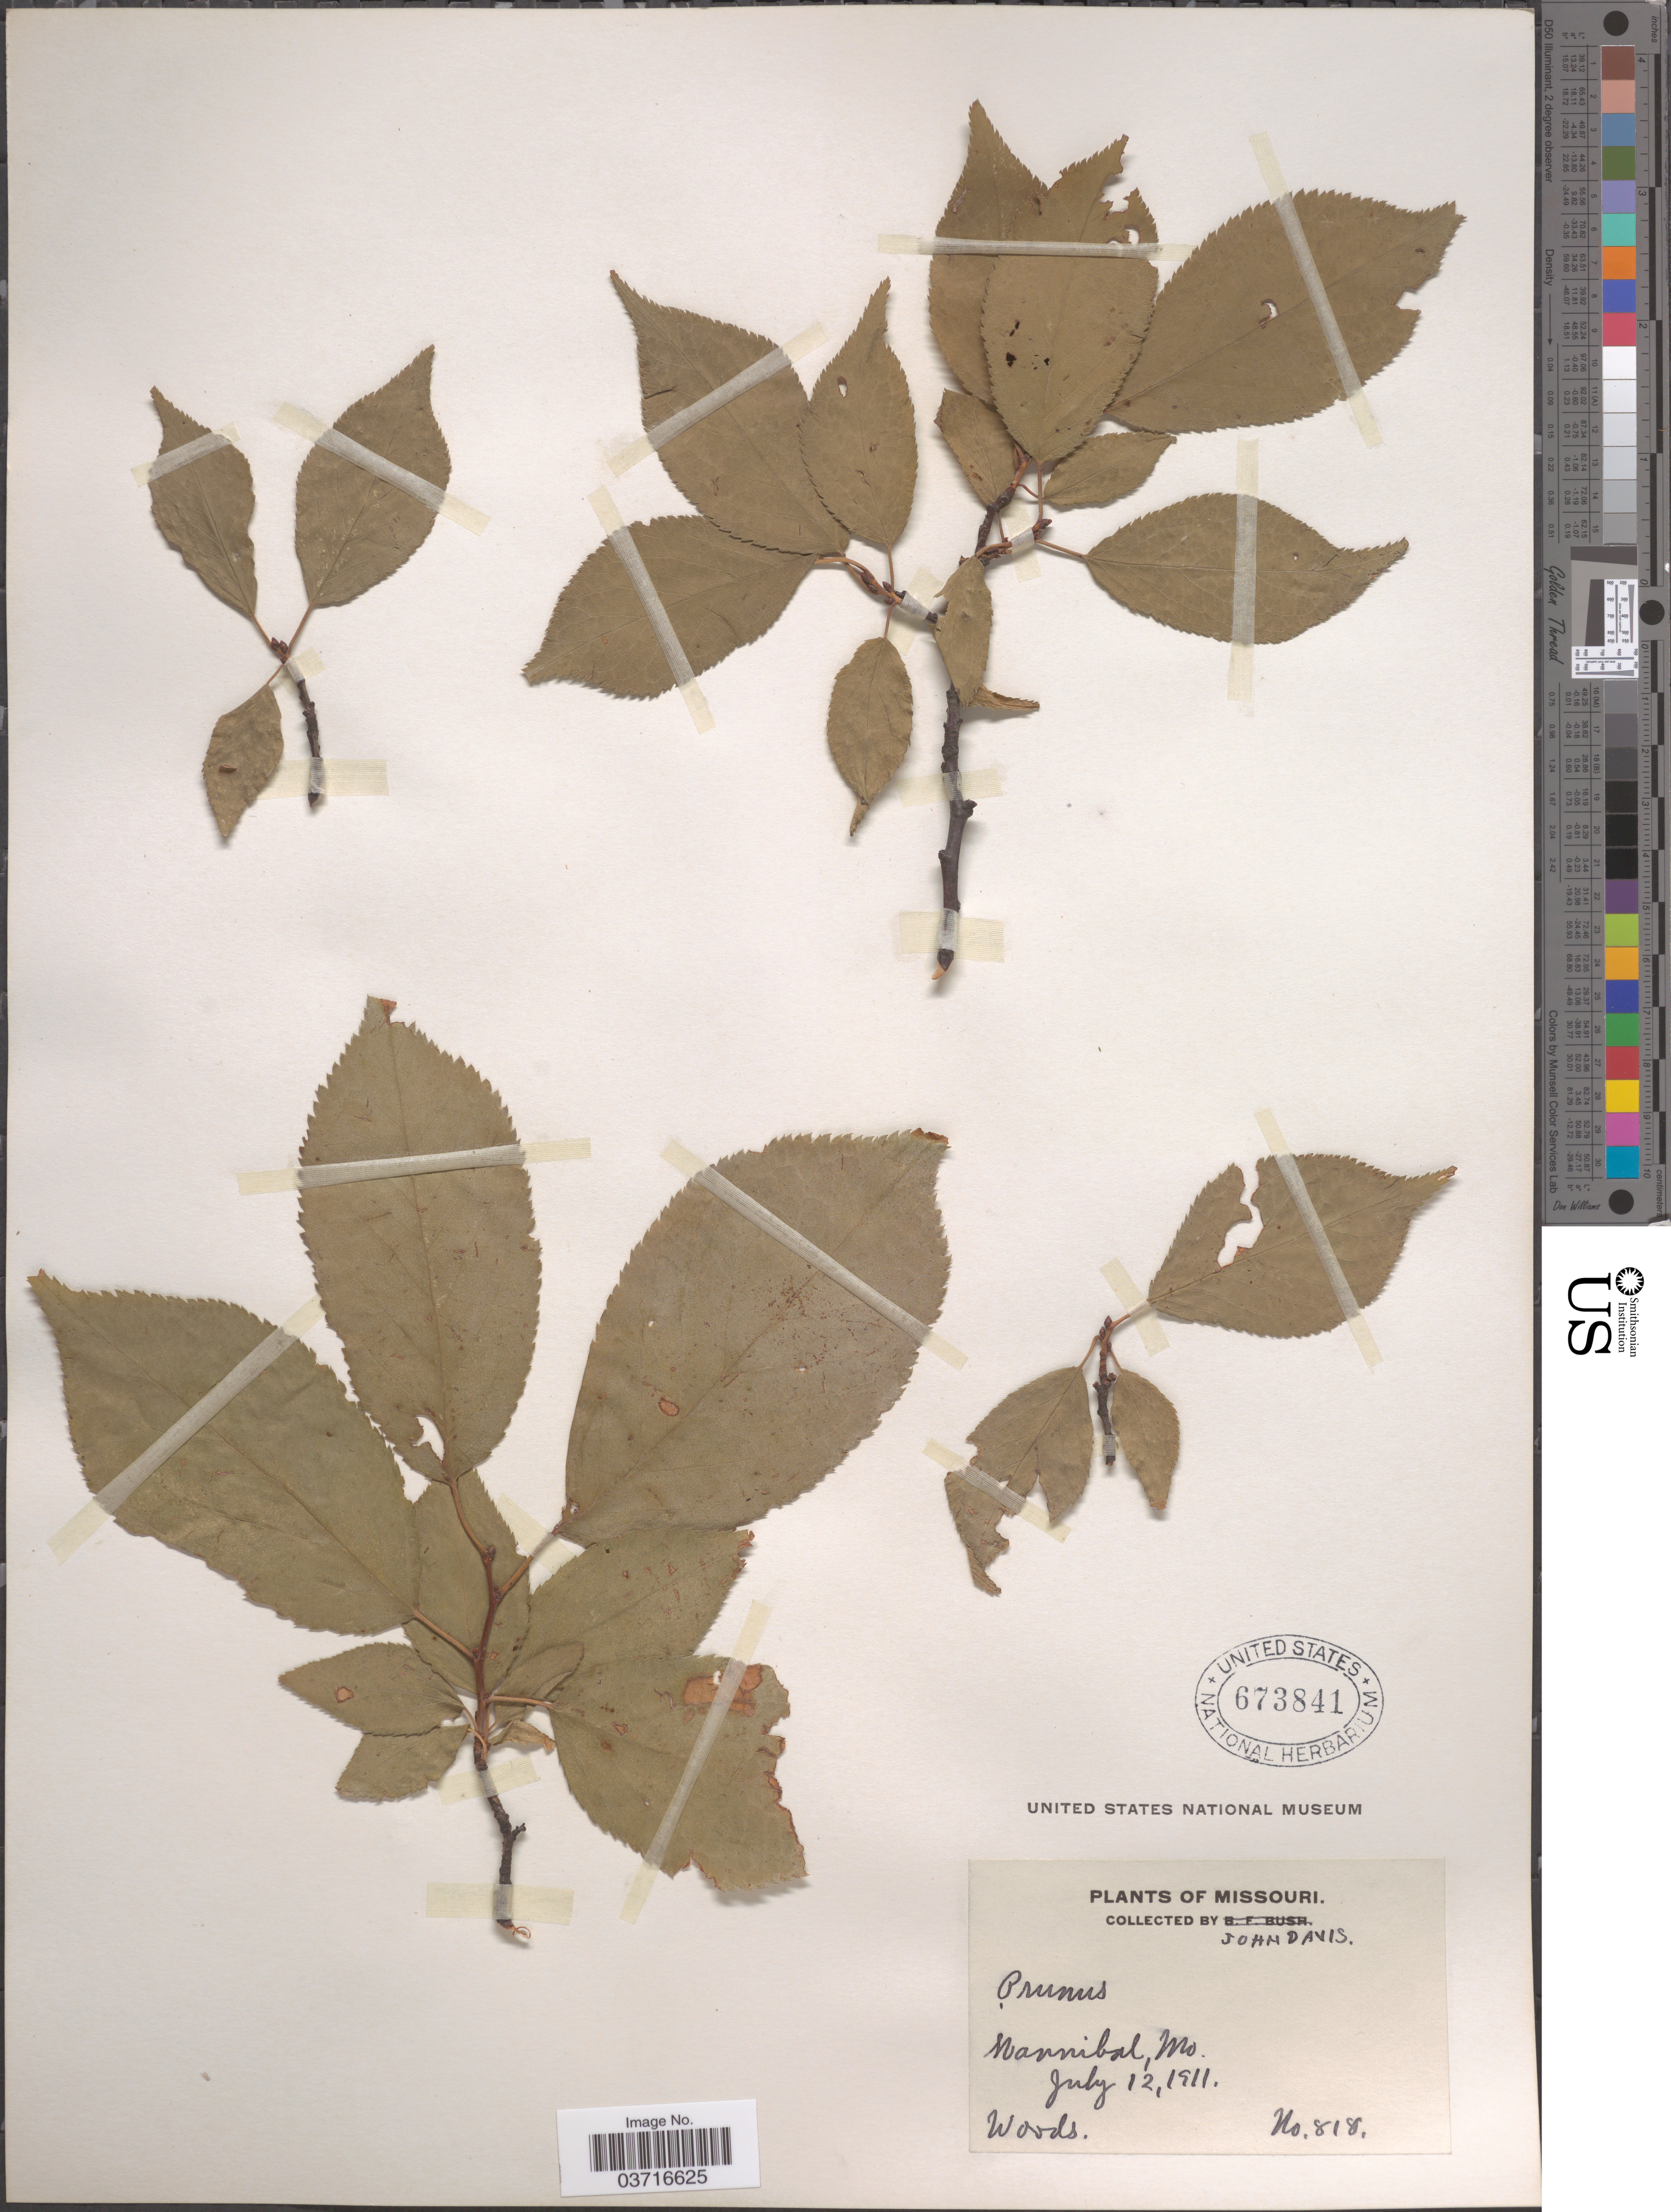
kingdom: Plantae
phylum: Tracheophyta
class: Magnoliopsida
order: Rosales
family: Rosaceae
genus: Prunus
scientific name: Prunus sp.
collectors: J. Davis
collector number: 818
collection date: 1911-07-12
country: United States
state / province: Missouri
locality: Hannibal.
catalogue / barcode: US 673841